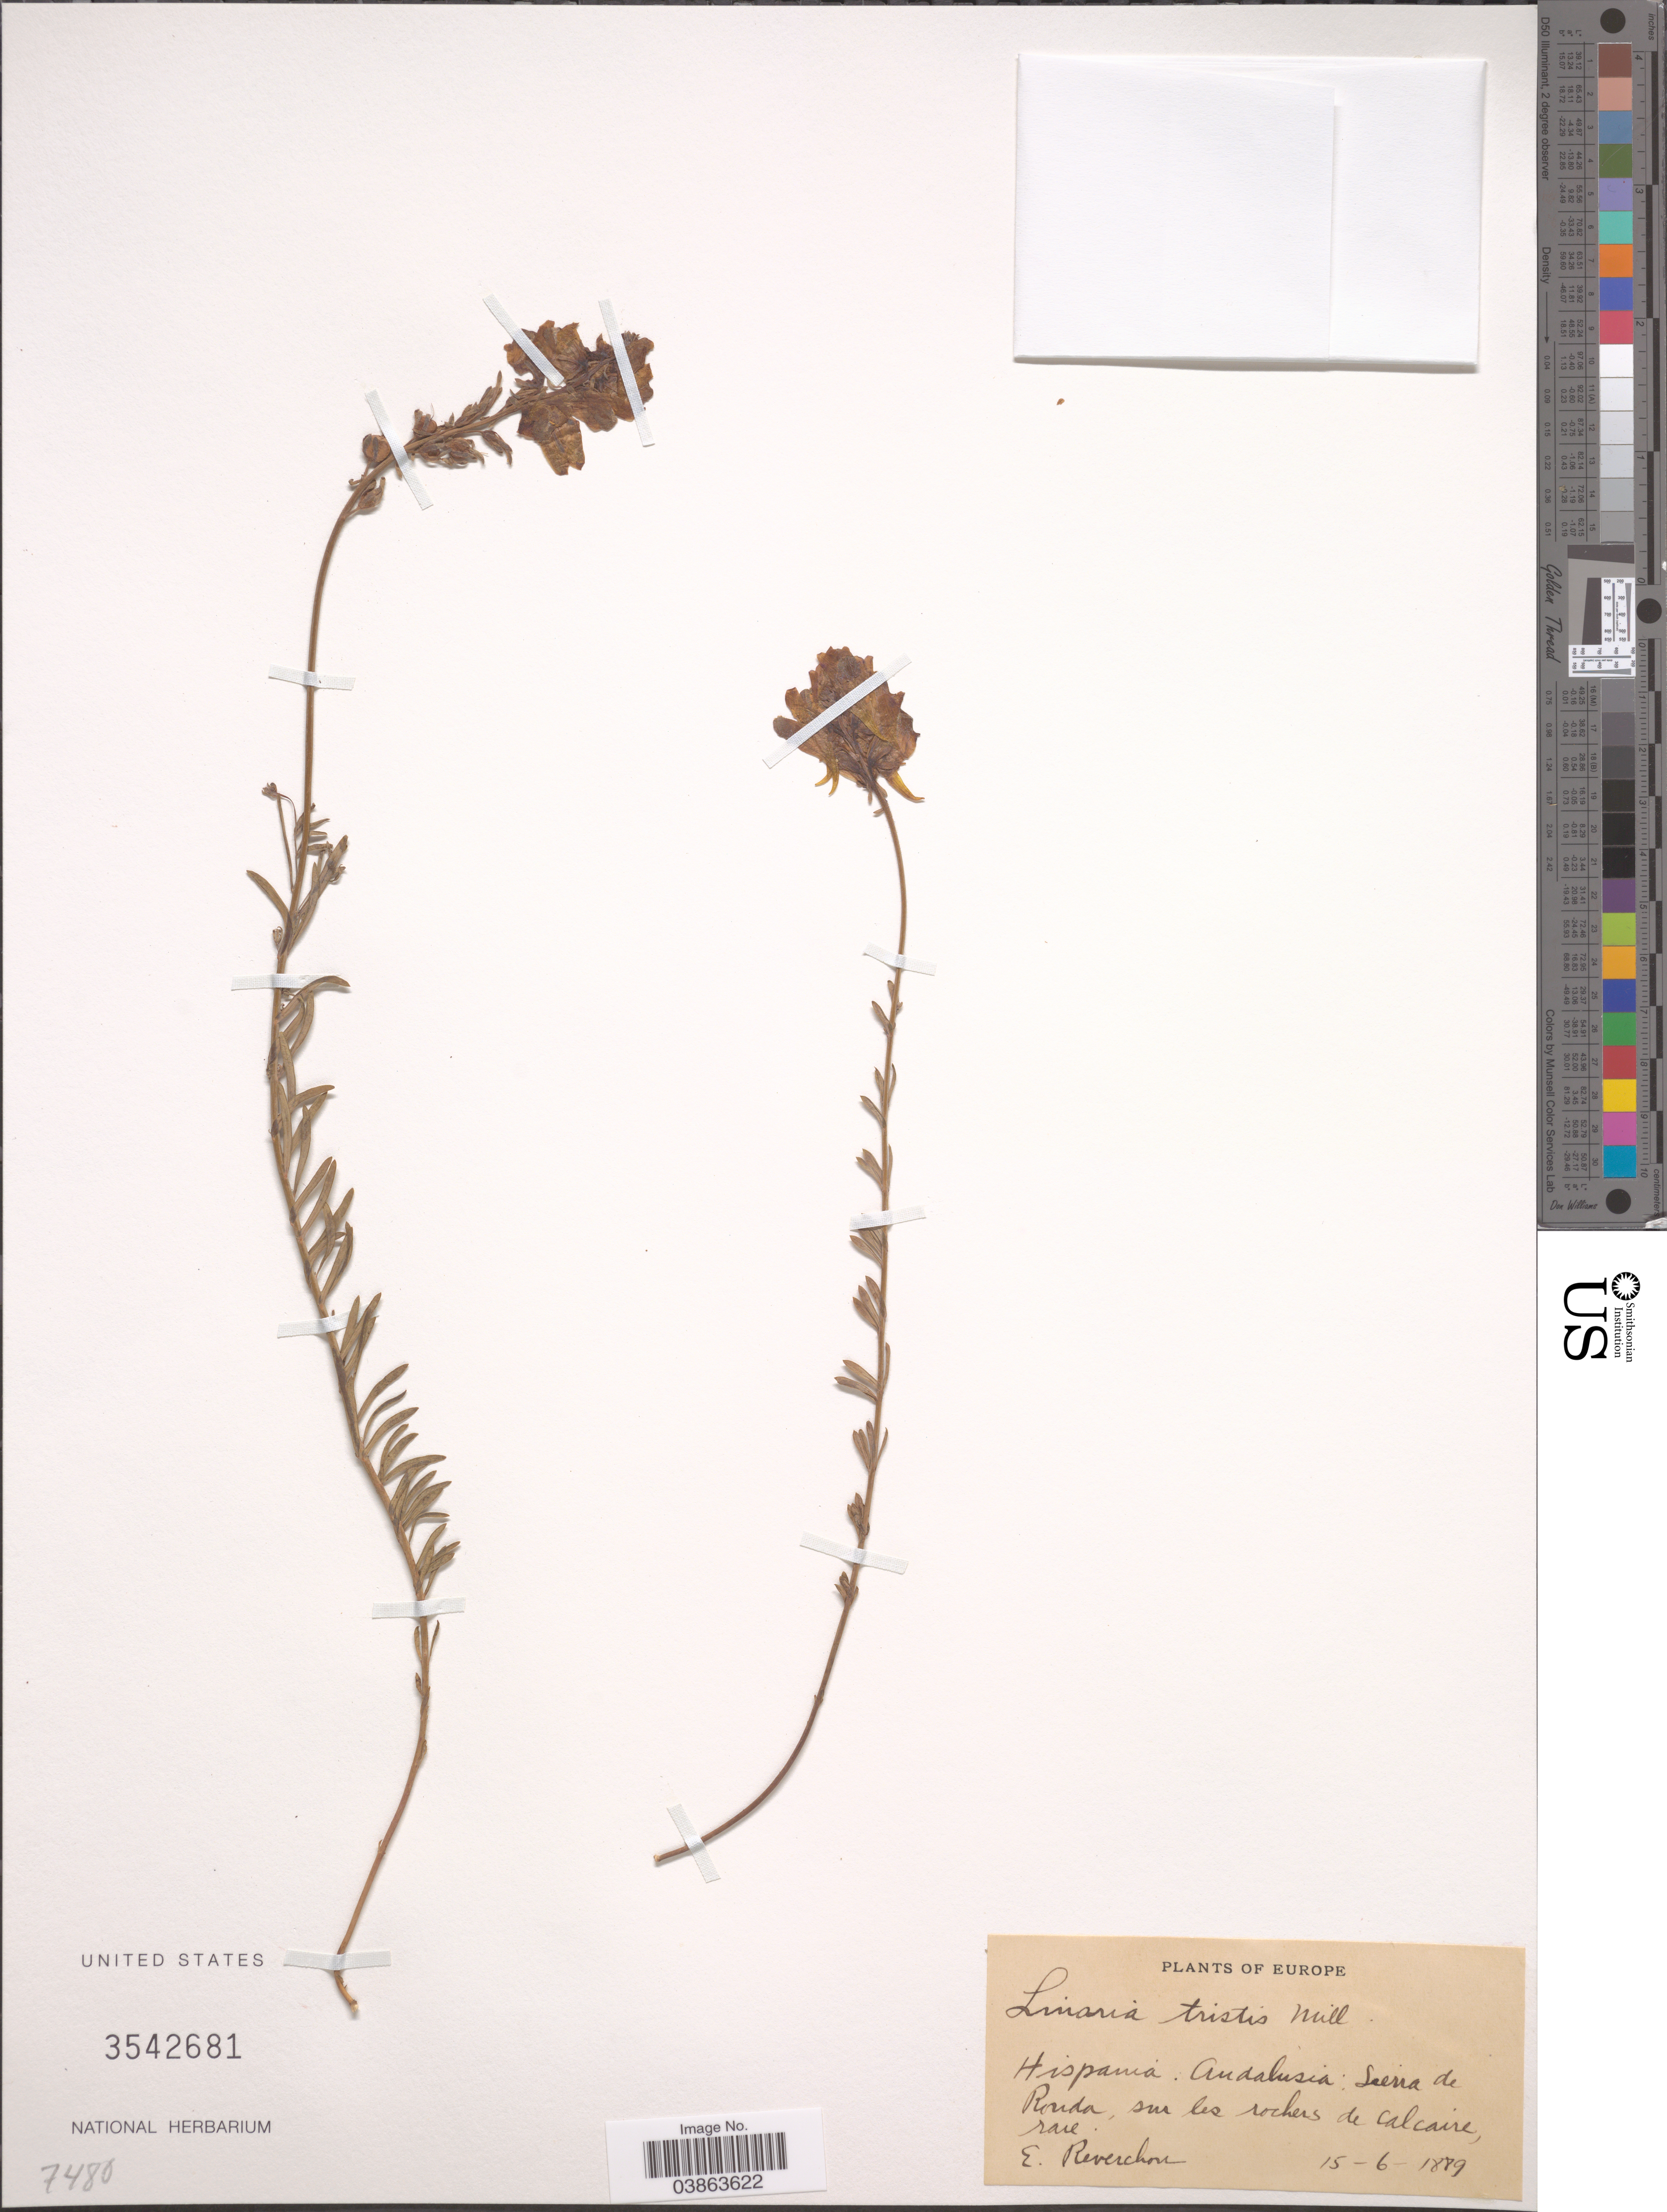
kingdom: Plantae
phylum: Tracheophyta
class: Magnoliopsida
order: Lamiales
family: Plantaginaceae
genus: Linaria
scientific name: Linaria tristis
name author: (L.) Mill.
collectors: E. Reverchon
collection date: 1889-06-15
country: Spain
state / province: Andalucía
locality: Hispania. Andalusia: Sierra de Ronda.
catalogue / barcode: US 3542681